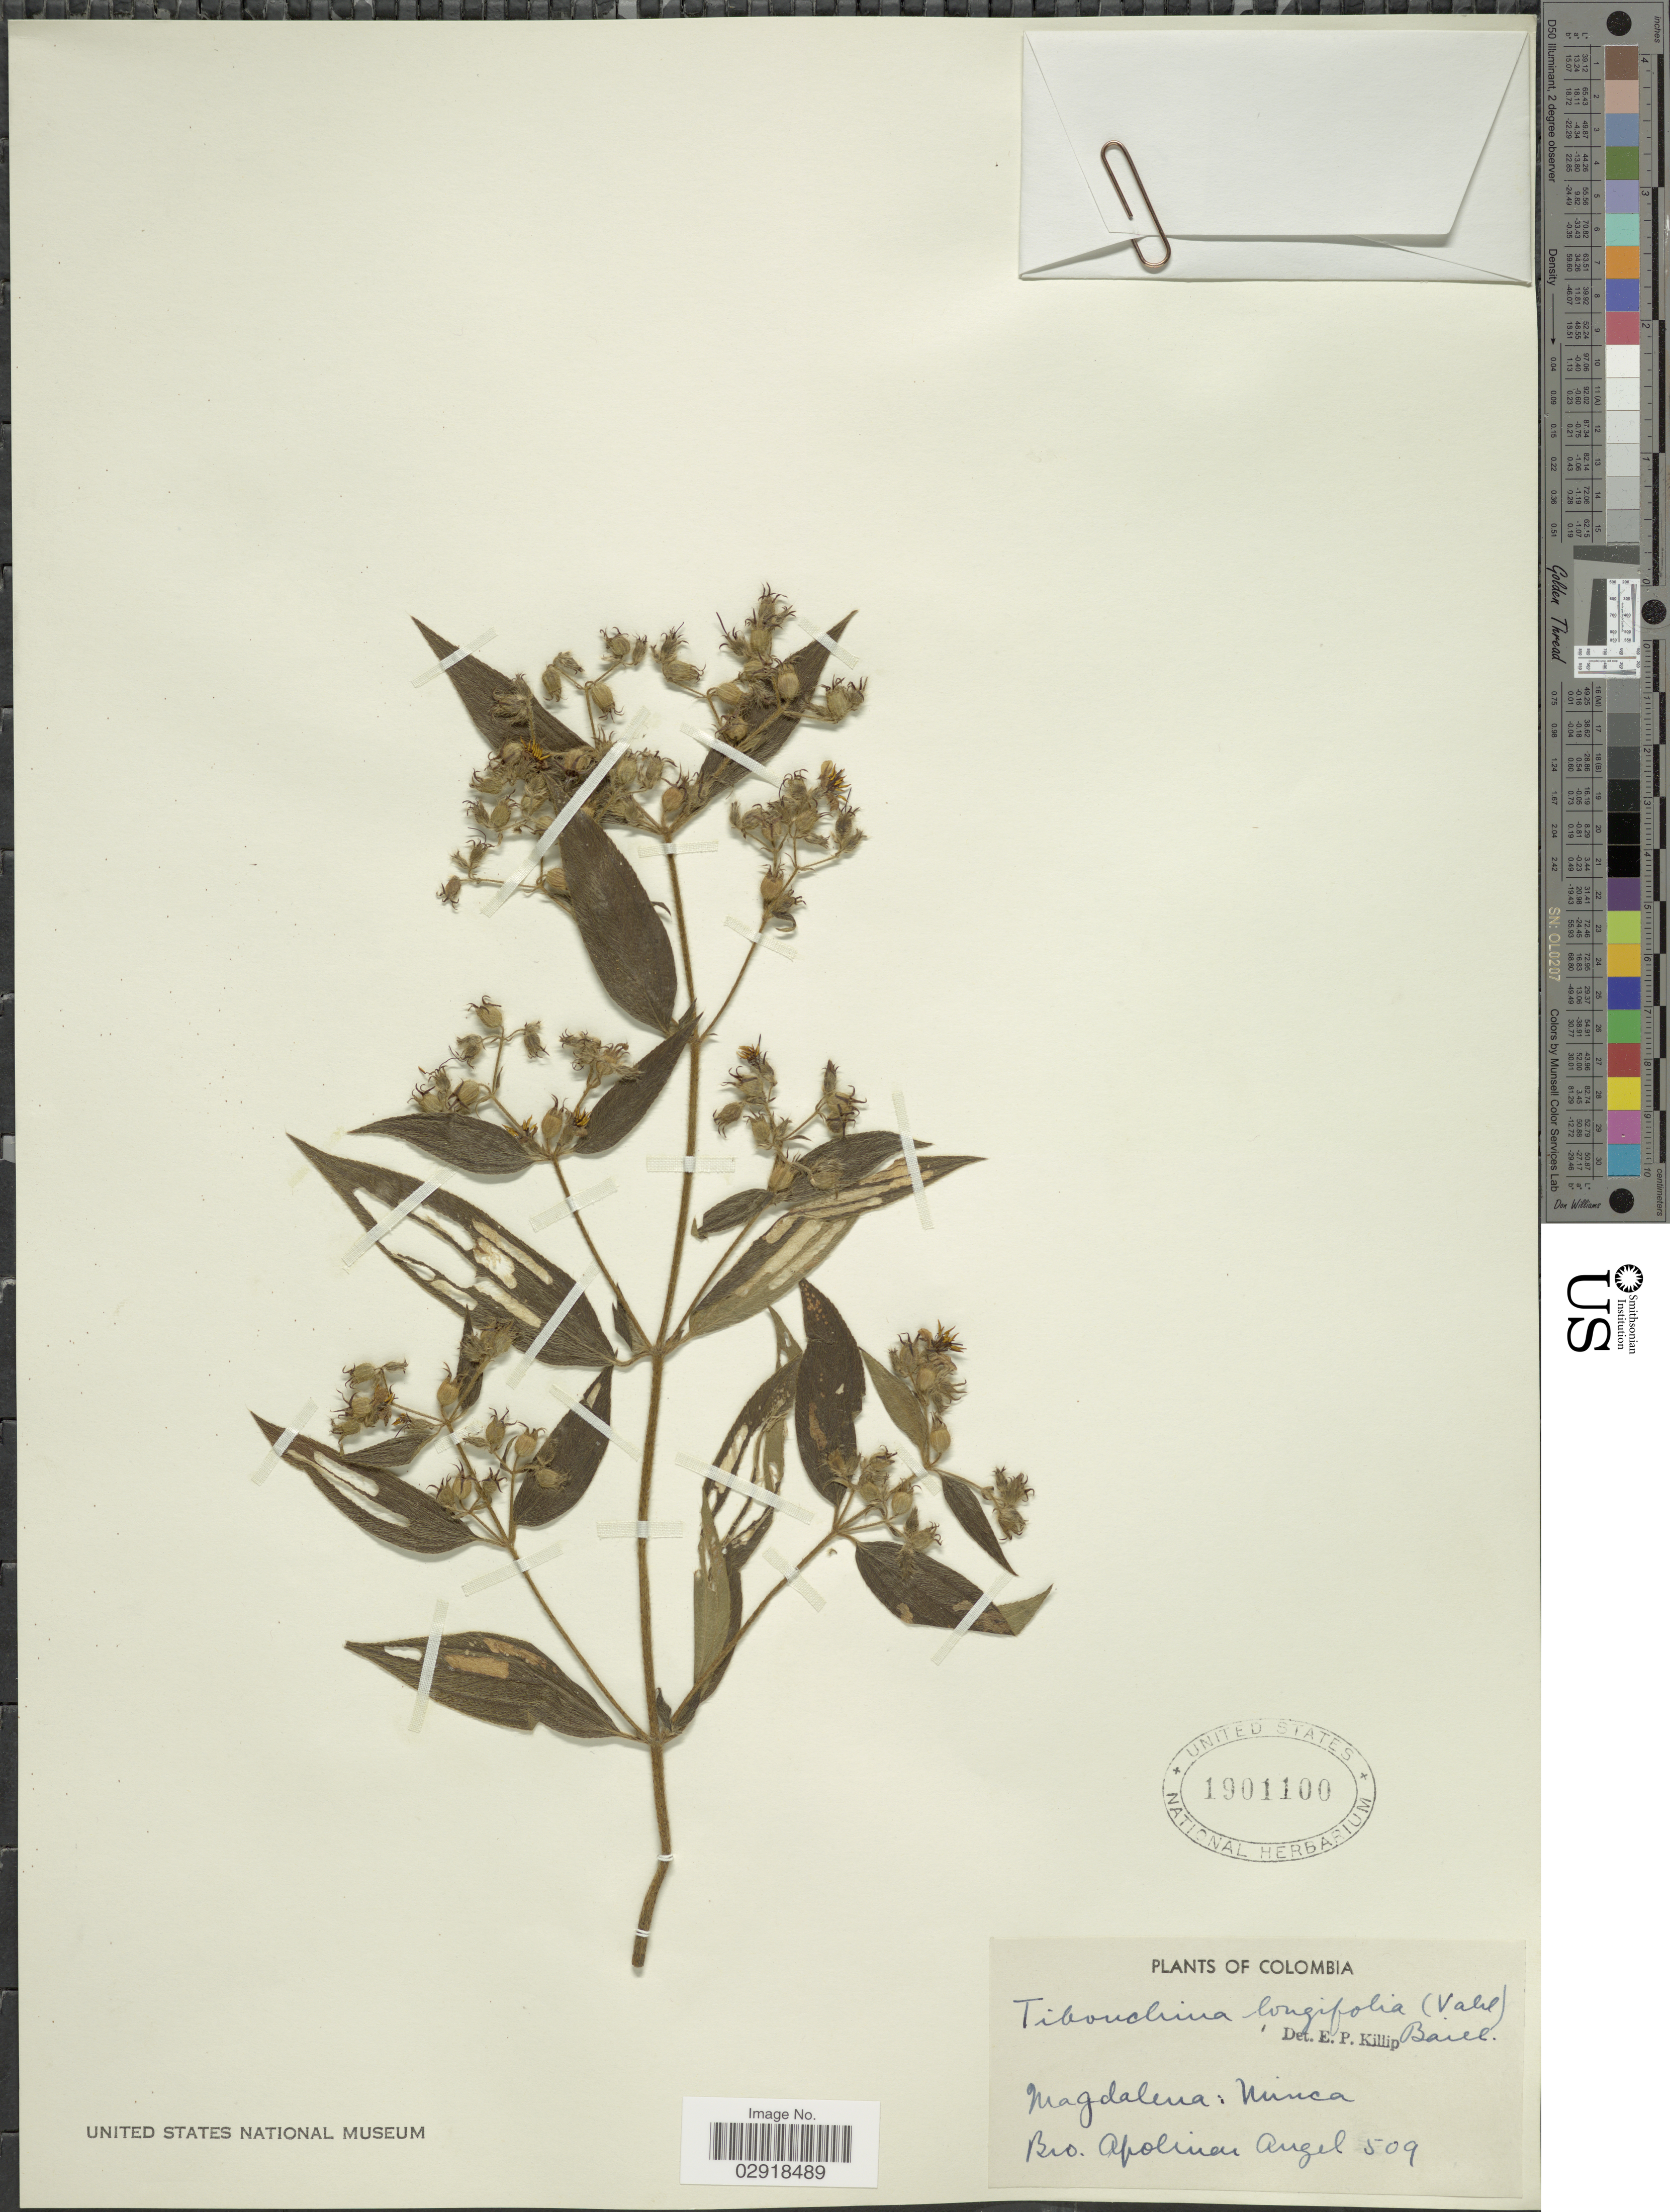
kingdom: Plantae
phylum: Tracheophyta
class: Magnoliopsida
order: Myrtales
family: Melastomataceae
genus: Chaetogastra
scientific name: Chaetogastra longifolia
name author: (Vahl) DC.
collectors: Bro. Apolinar A.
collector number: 509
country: Colombia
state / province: Magdalena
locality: Minca.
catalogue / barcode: US 1901100